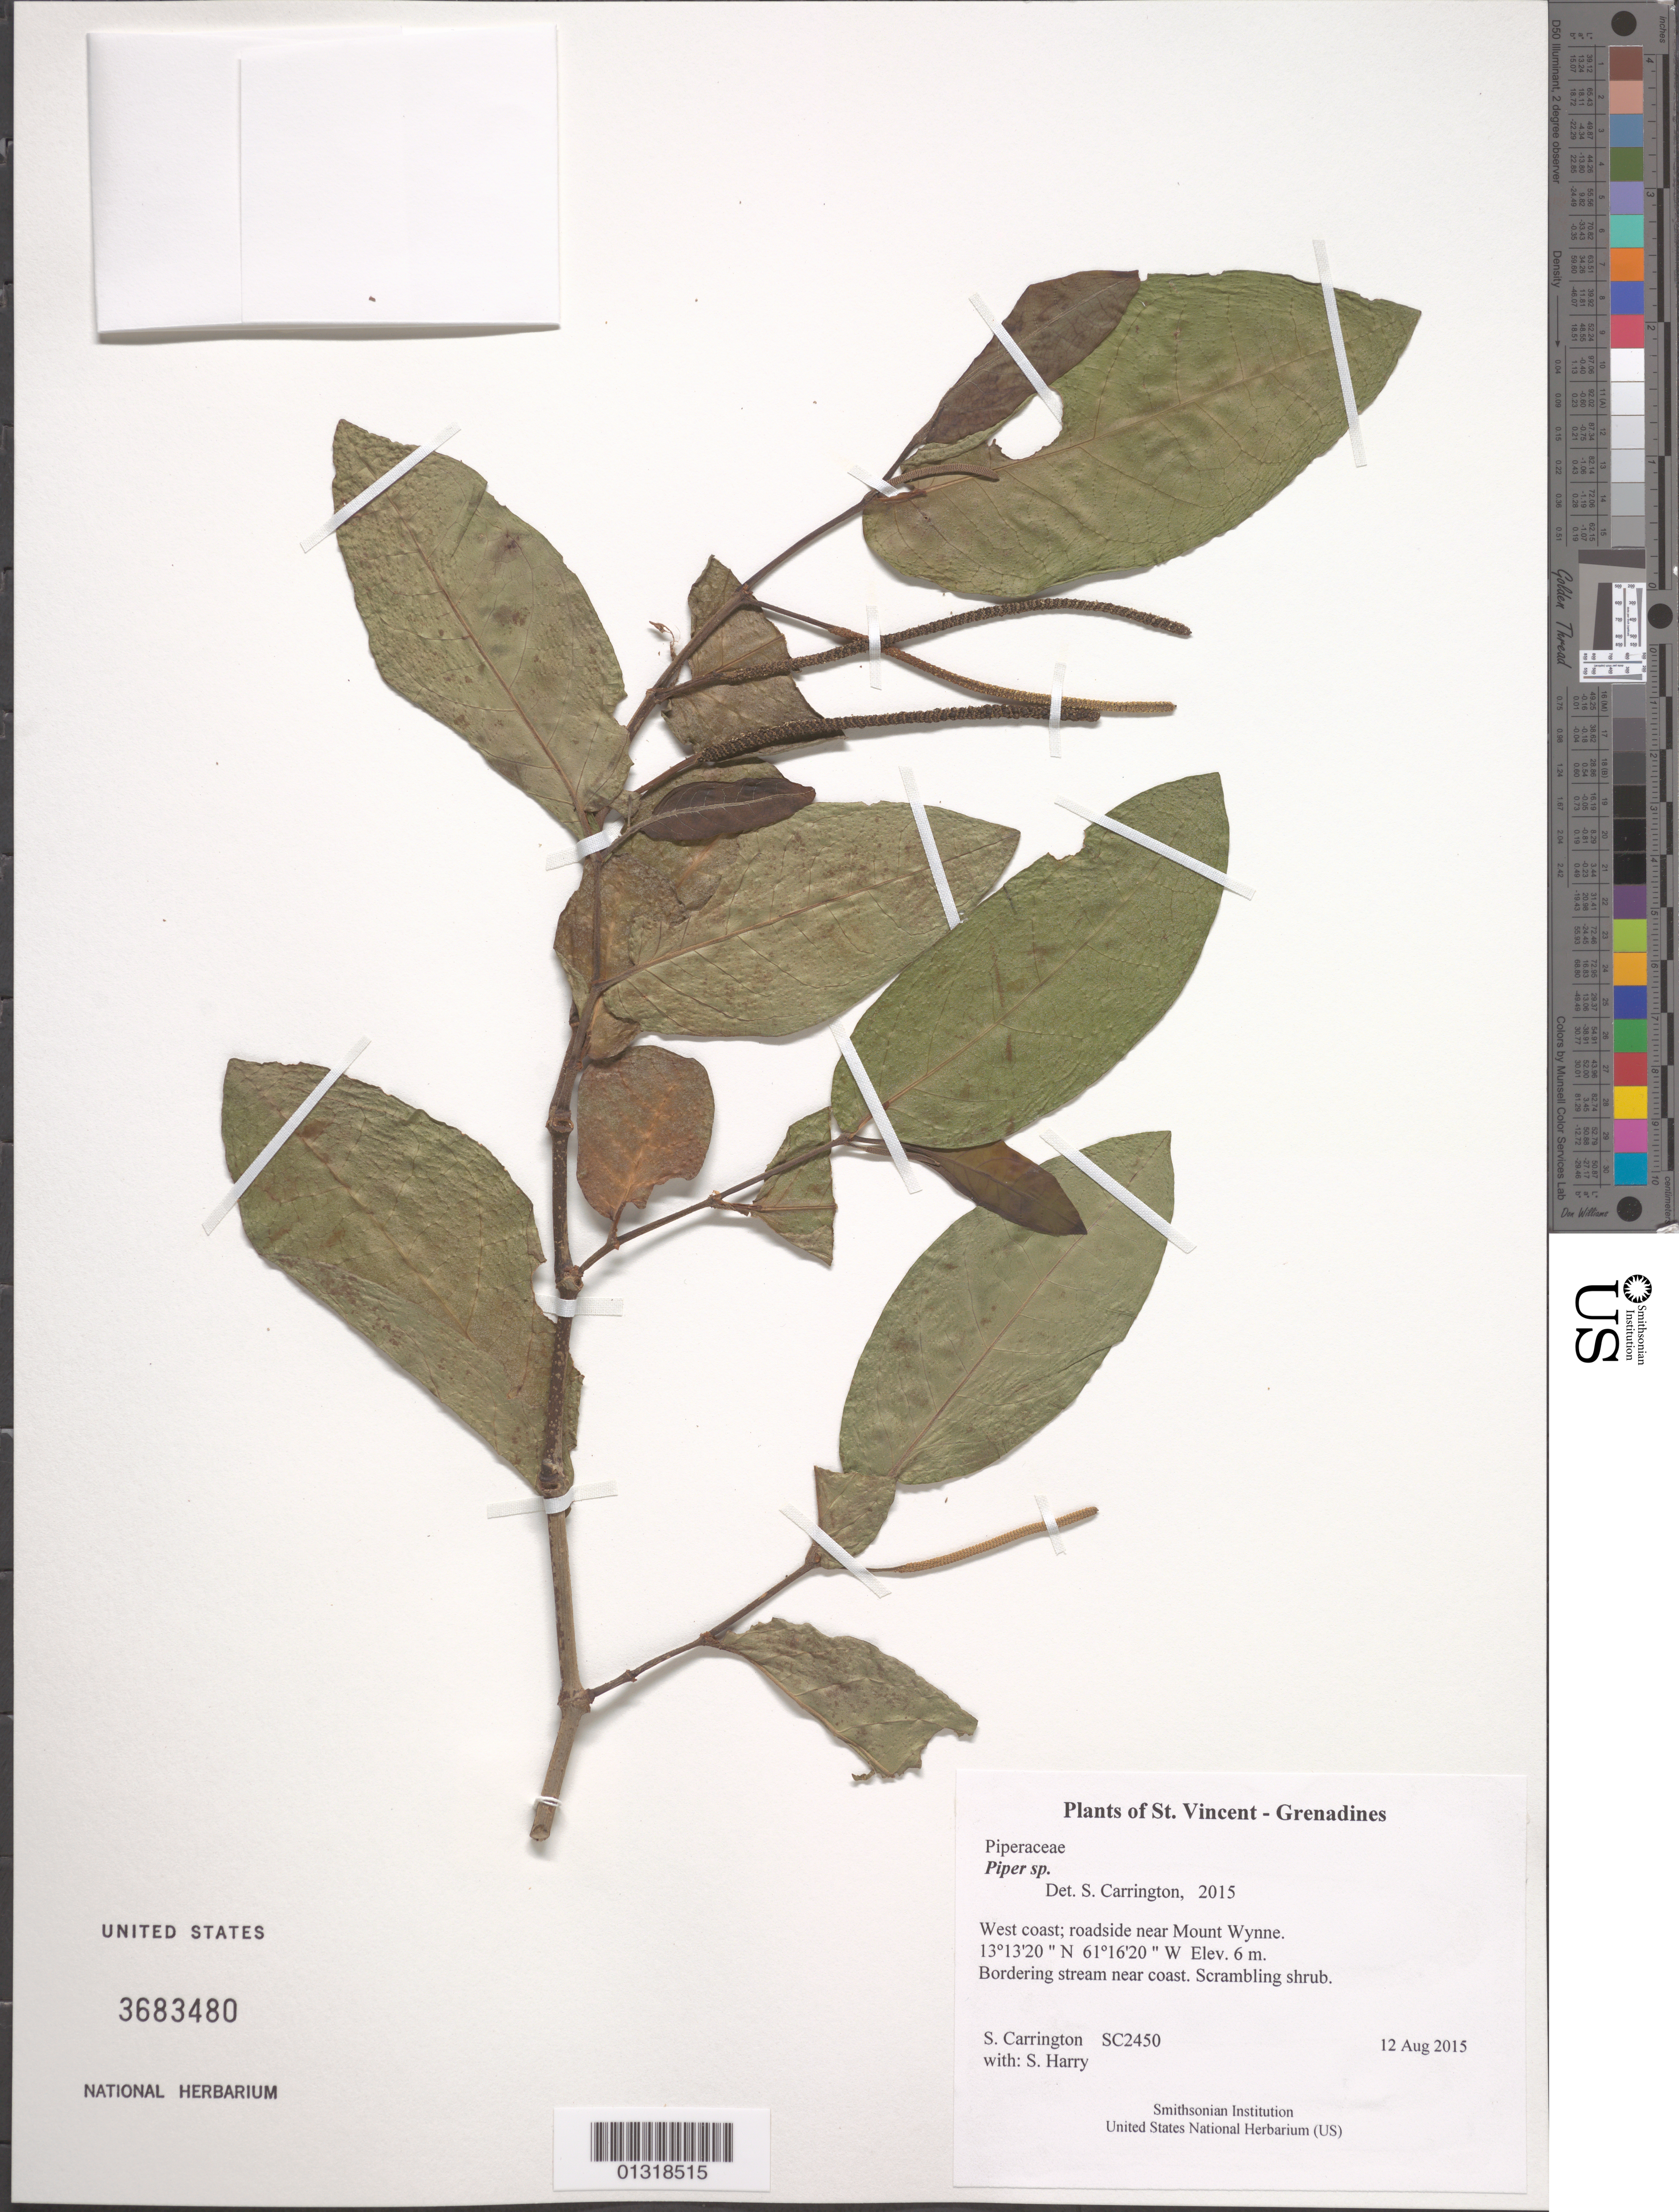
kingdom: Plantae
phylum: Tracheophyta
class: Magnoliopsida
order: Piperales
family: Piperaceae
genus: Piper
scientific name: Piper tuberculatum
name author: Jacq.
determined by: Jaramillo, M. Alejandra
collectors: C. M. S. Carrington & S. Harry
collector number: SC2450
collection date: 2015-08-12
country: St. Vincent - Grenadines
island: St Vincent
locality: west coast; roadside near Mount Wynne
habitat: Bordering stream near coast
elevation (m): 6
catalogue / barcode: US 3683480